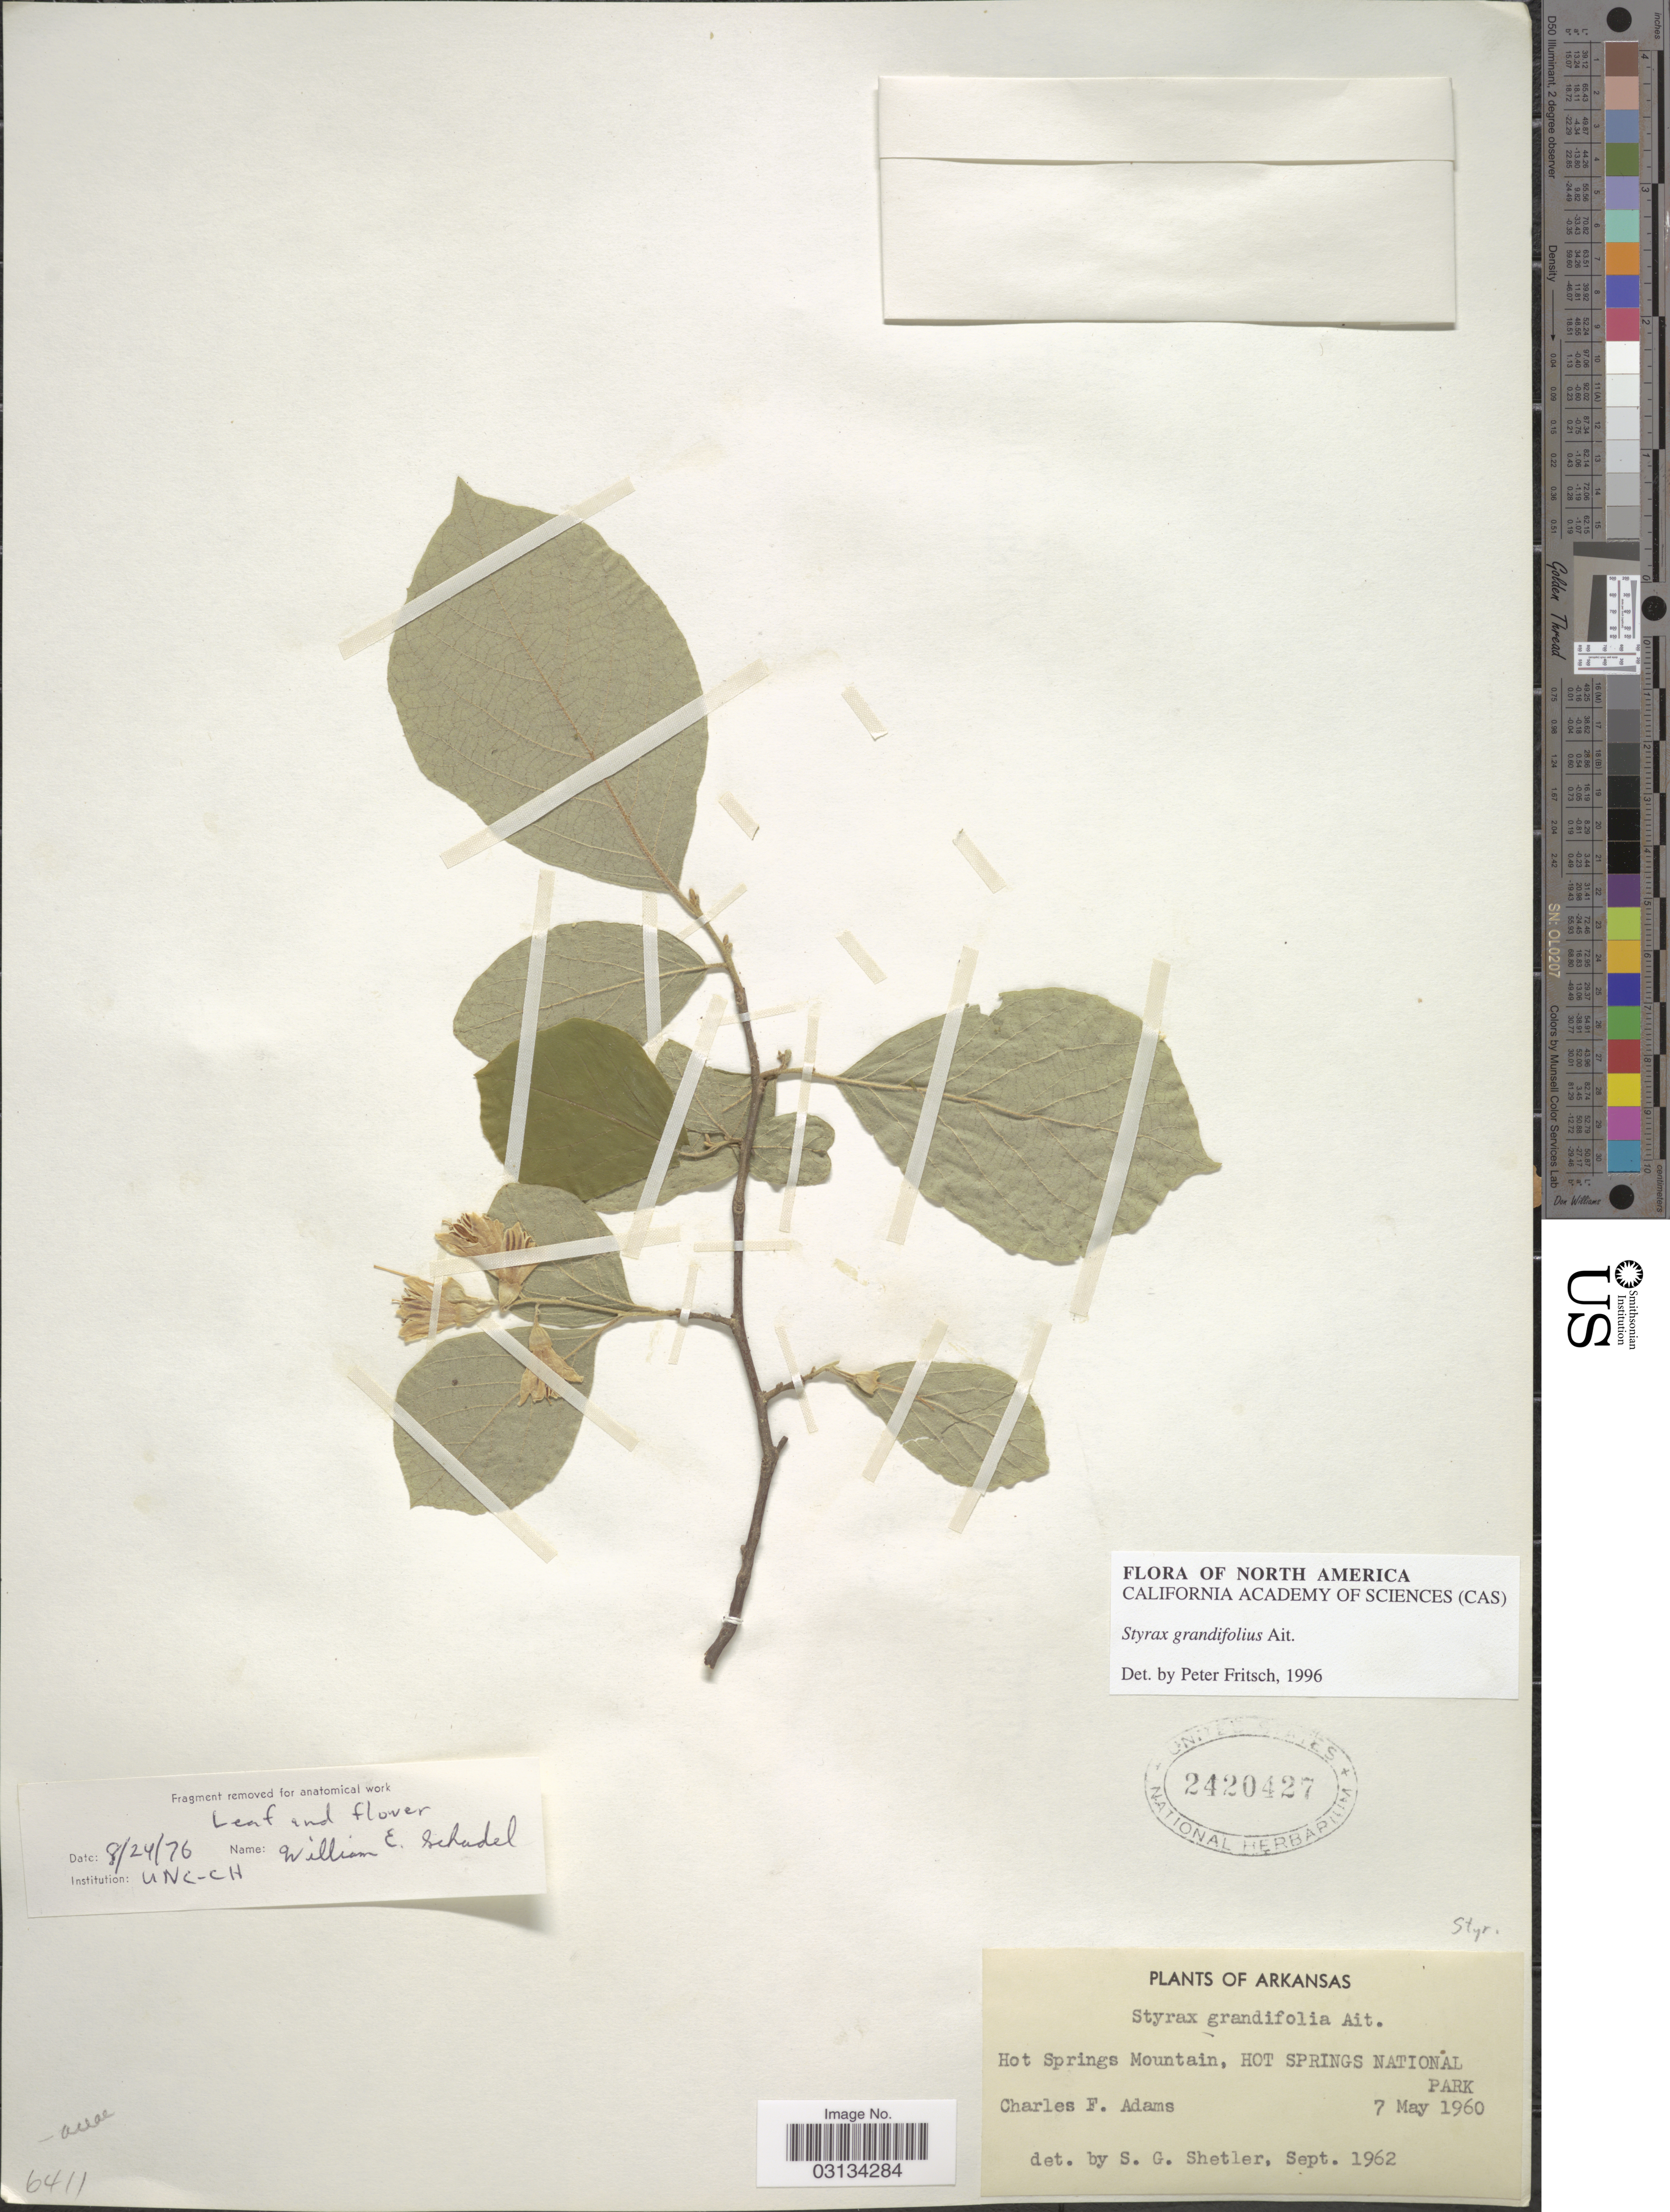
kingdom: Plantae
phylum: Tracheophyta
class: Magnoliopsida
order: Ericales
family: Styracaceae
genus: Styrax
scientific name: Styrax grandifolius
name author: Aiton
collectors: C. D. Adams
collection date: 1960-05-07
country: United States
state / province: Arkansas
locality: Hot Springs Mountain, Hot Springs National Park.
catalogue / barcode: US 2420427